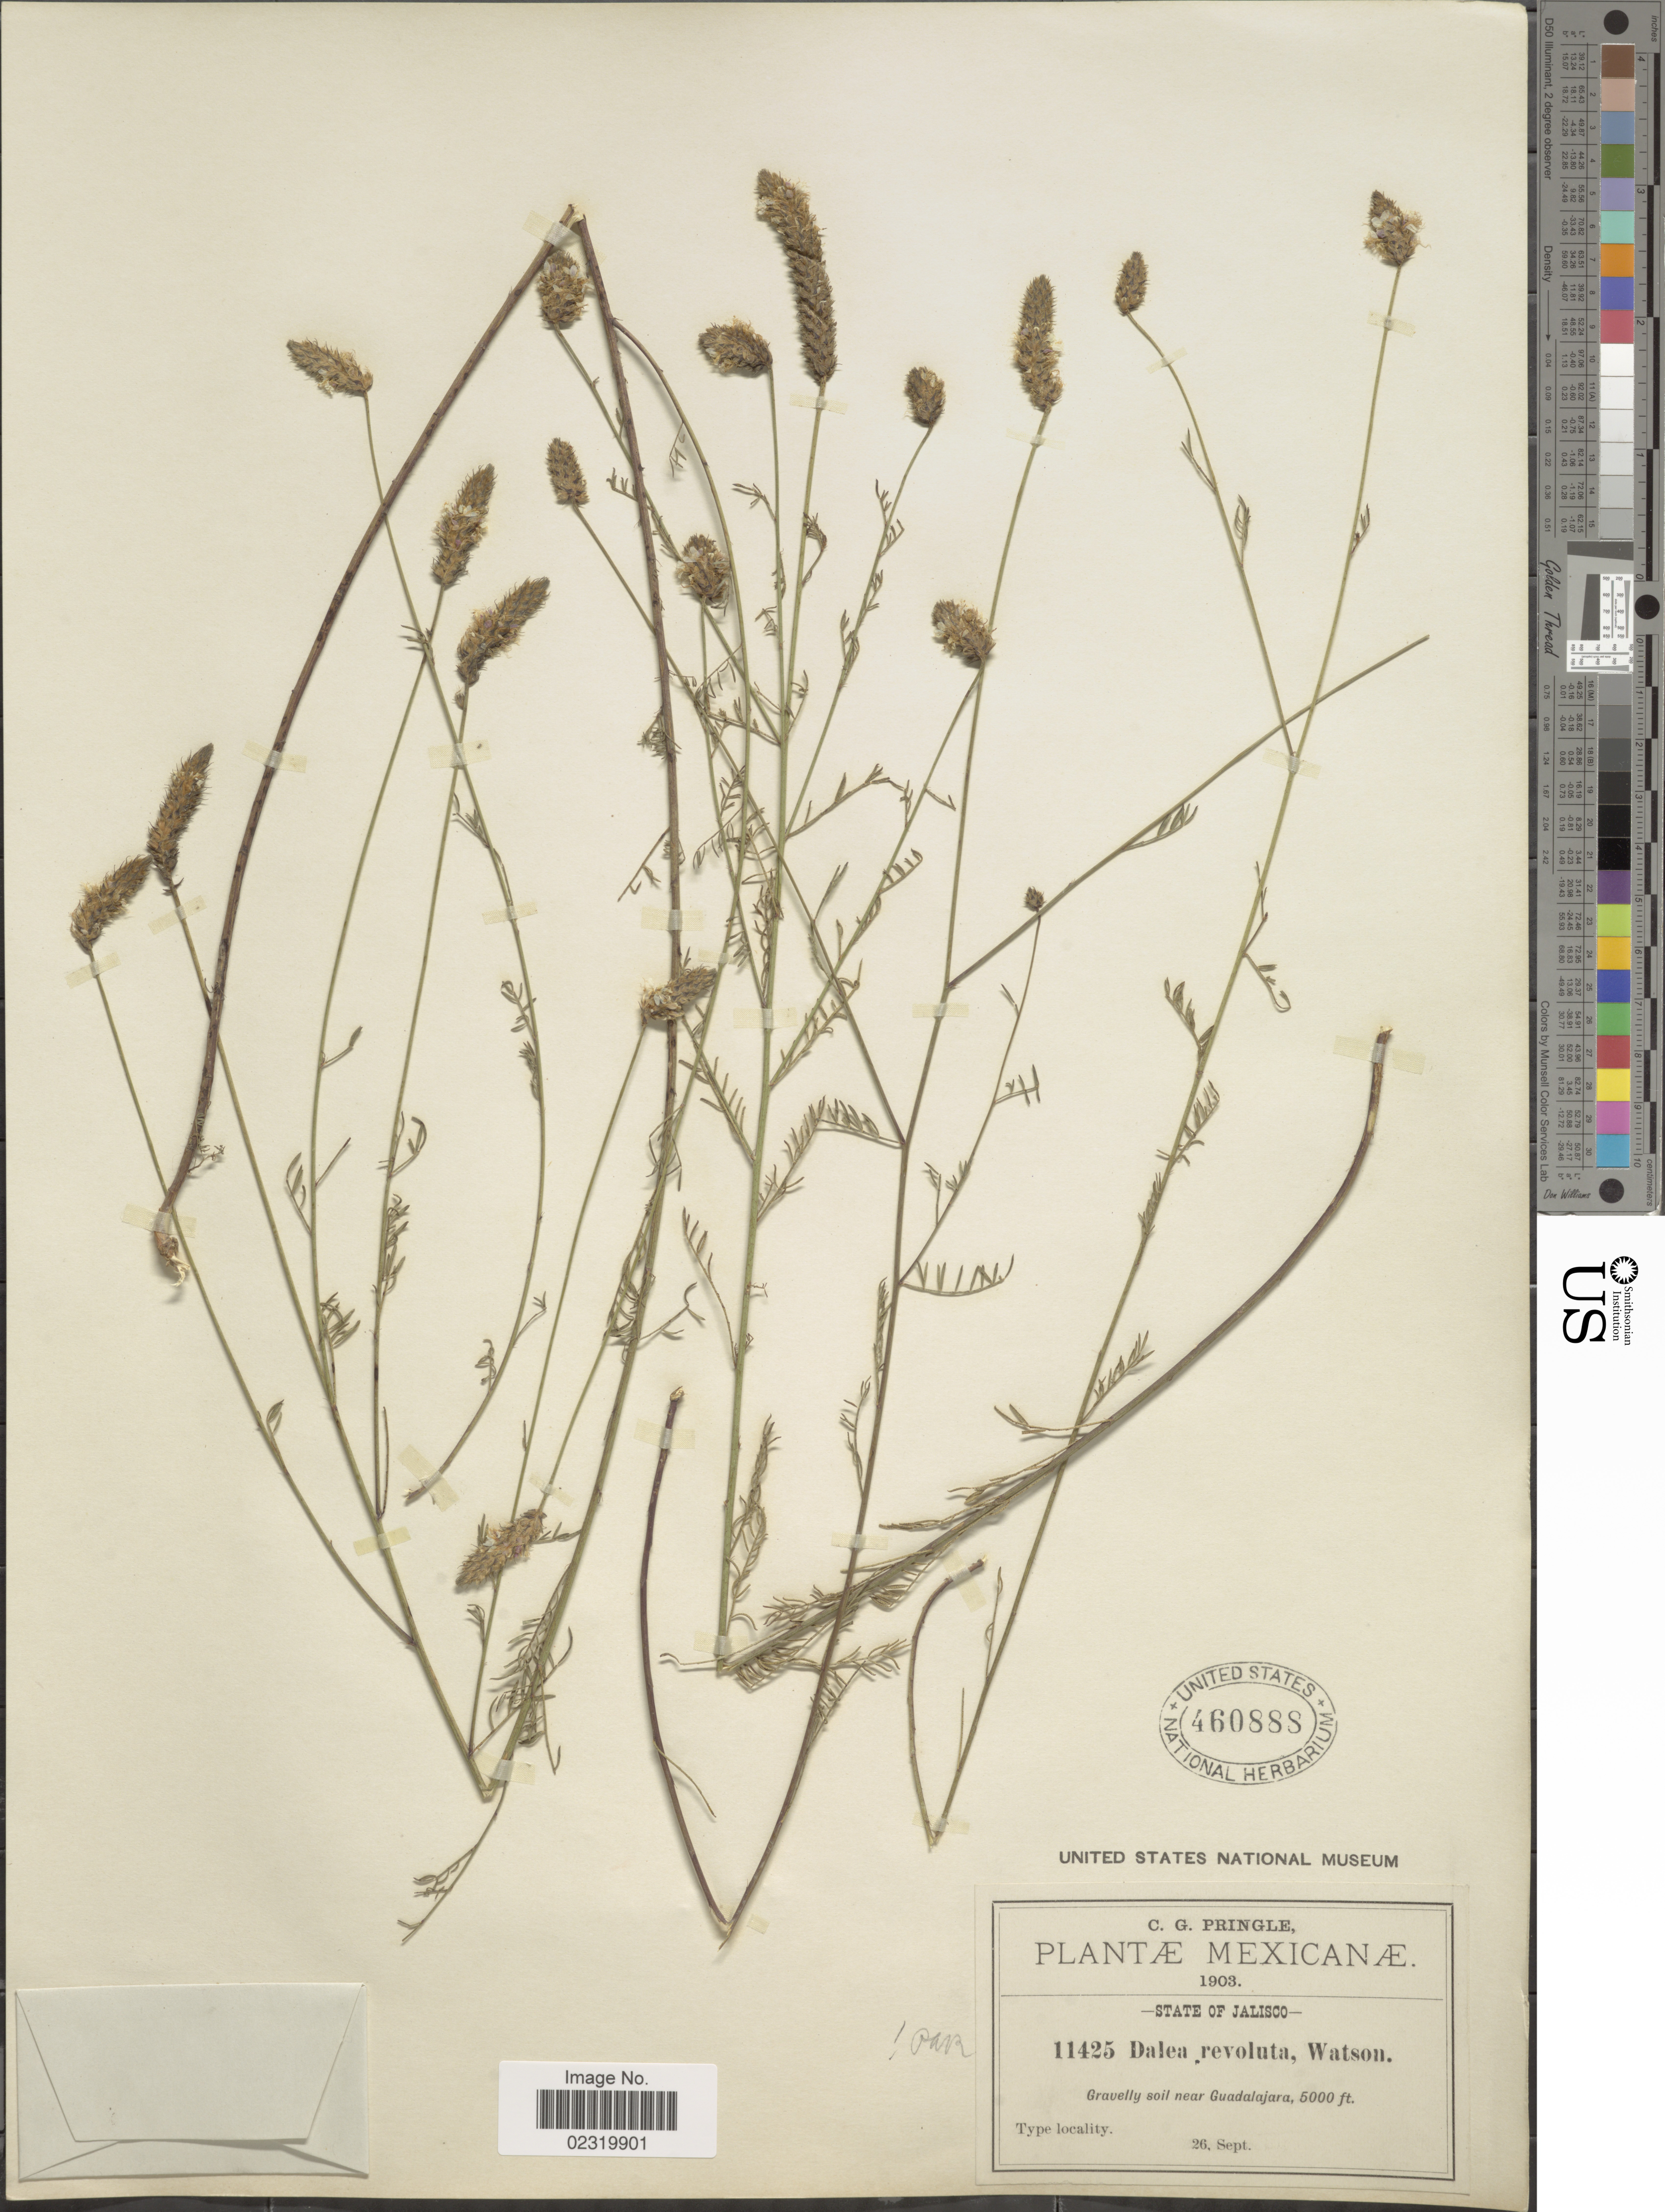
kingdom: Plantae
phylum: Tracheophyta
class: Magnoliopsida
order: Fabales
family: Fabaceae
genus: Dalea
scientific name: Dalea revoluta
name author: S. Watson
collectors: C. G. Pringle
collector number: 11425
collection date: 1903-09-26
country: Mexico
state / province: Jalisco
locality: Near Guadalajara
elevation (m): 1524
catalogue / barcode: US 460888